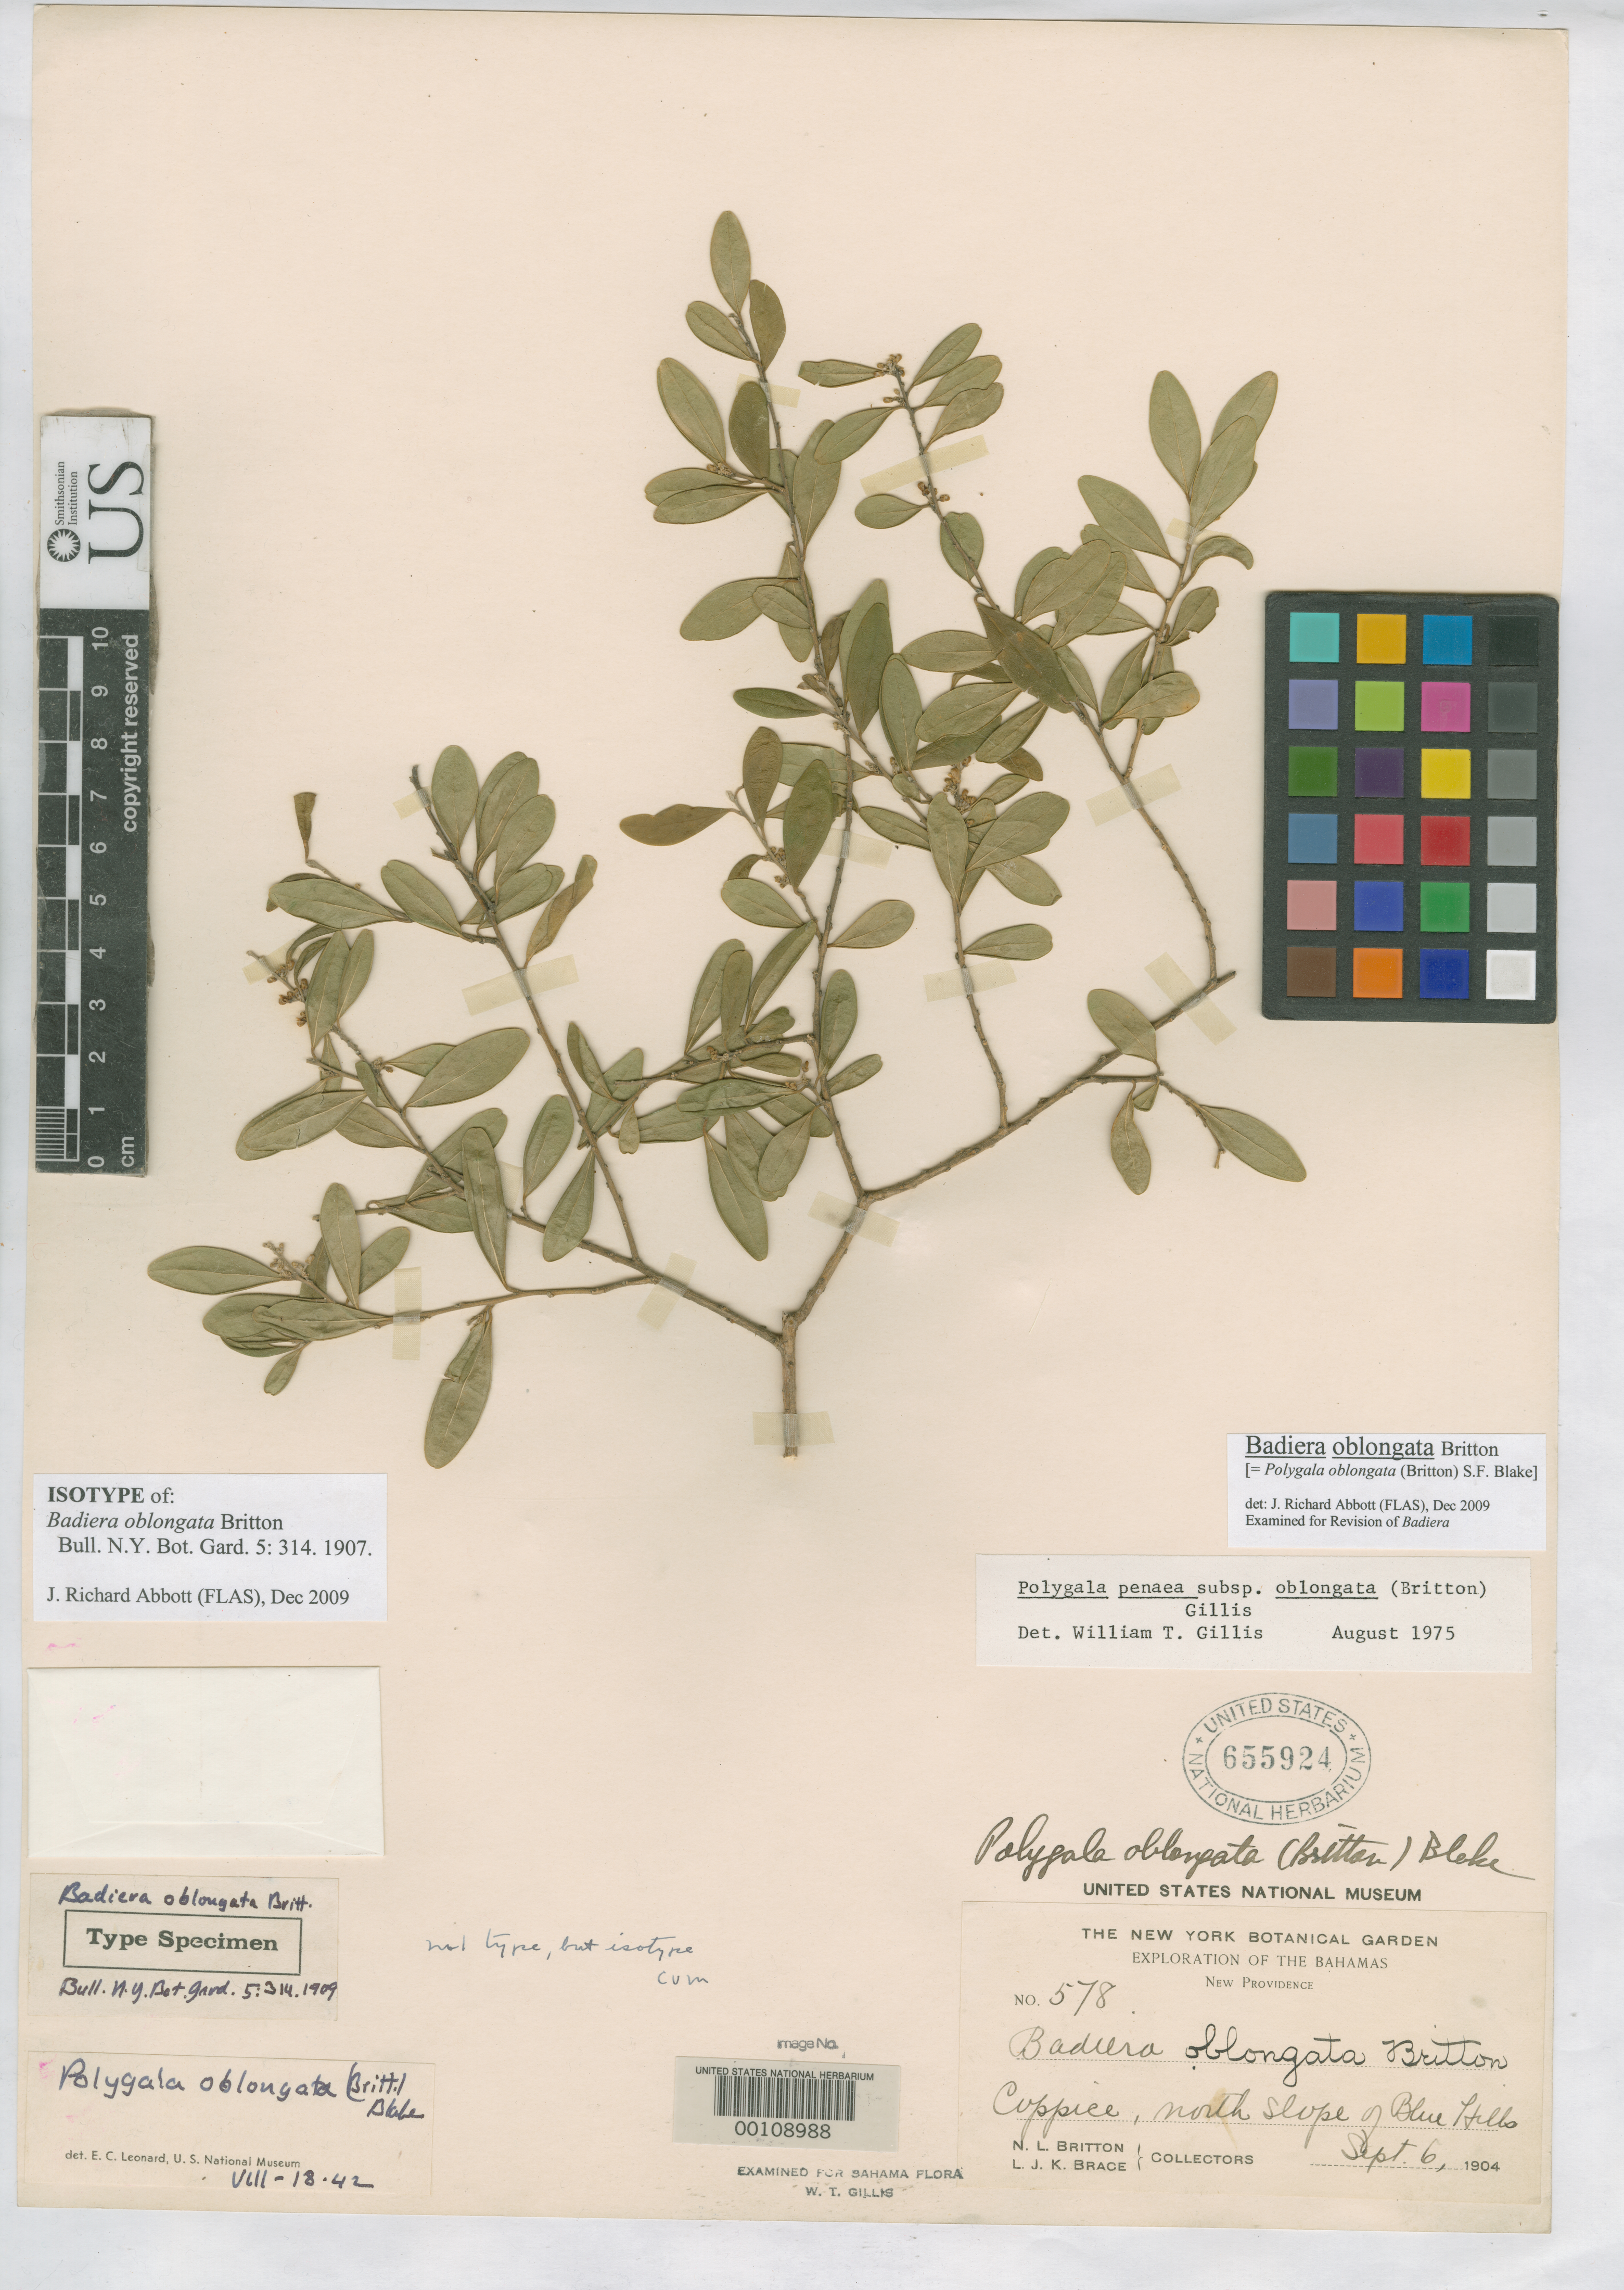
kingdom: Plantae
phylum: Tracheophyta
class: Magnoliopsida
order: Fabales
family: Polygalaceae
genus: Badiera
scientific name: Badiera oblongata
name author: Britton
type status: Isotype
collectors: N. Britton & L. J. K. Brace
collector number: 578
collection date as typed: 06 Sep 1904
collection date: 1904-09-06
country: Bahamas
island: New Providence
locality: Coppice N slope of Blue Hills.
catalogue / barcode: US 655924